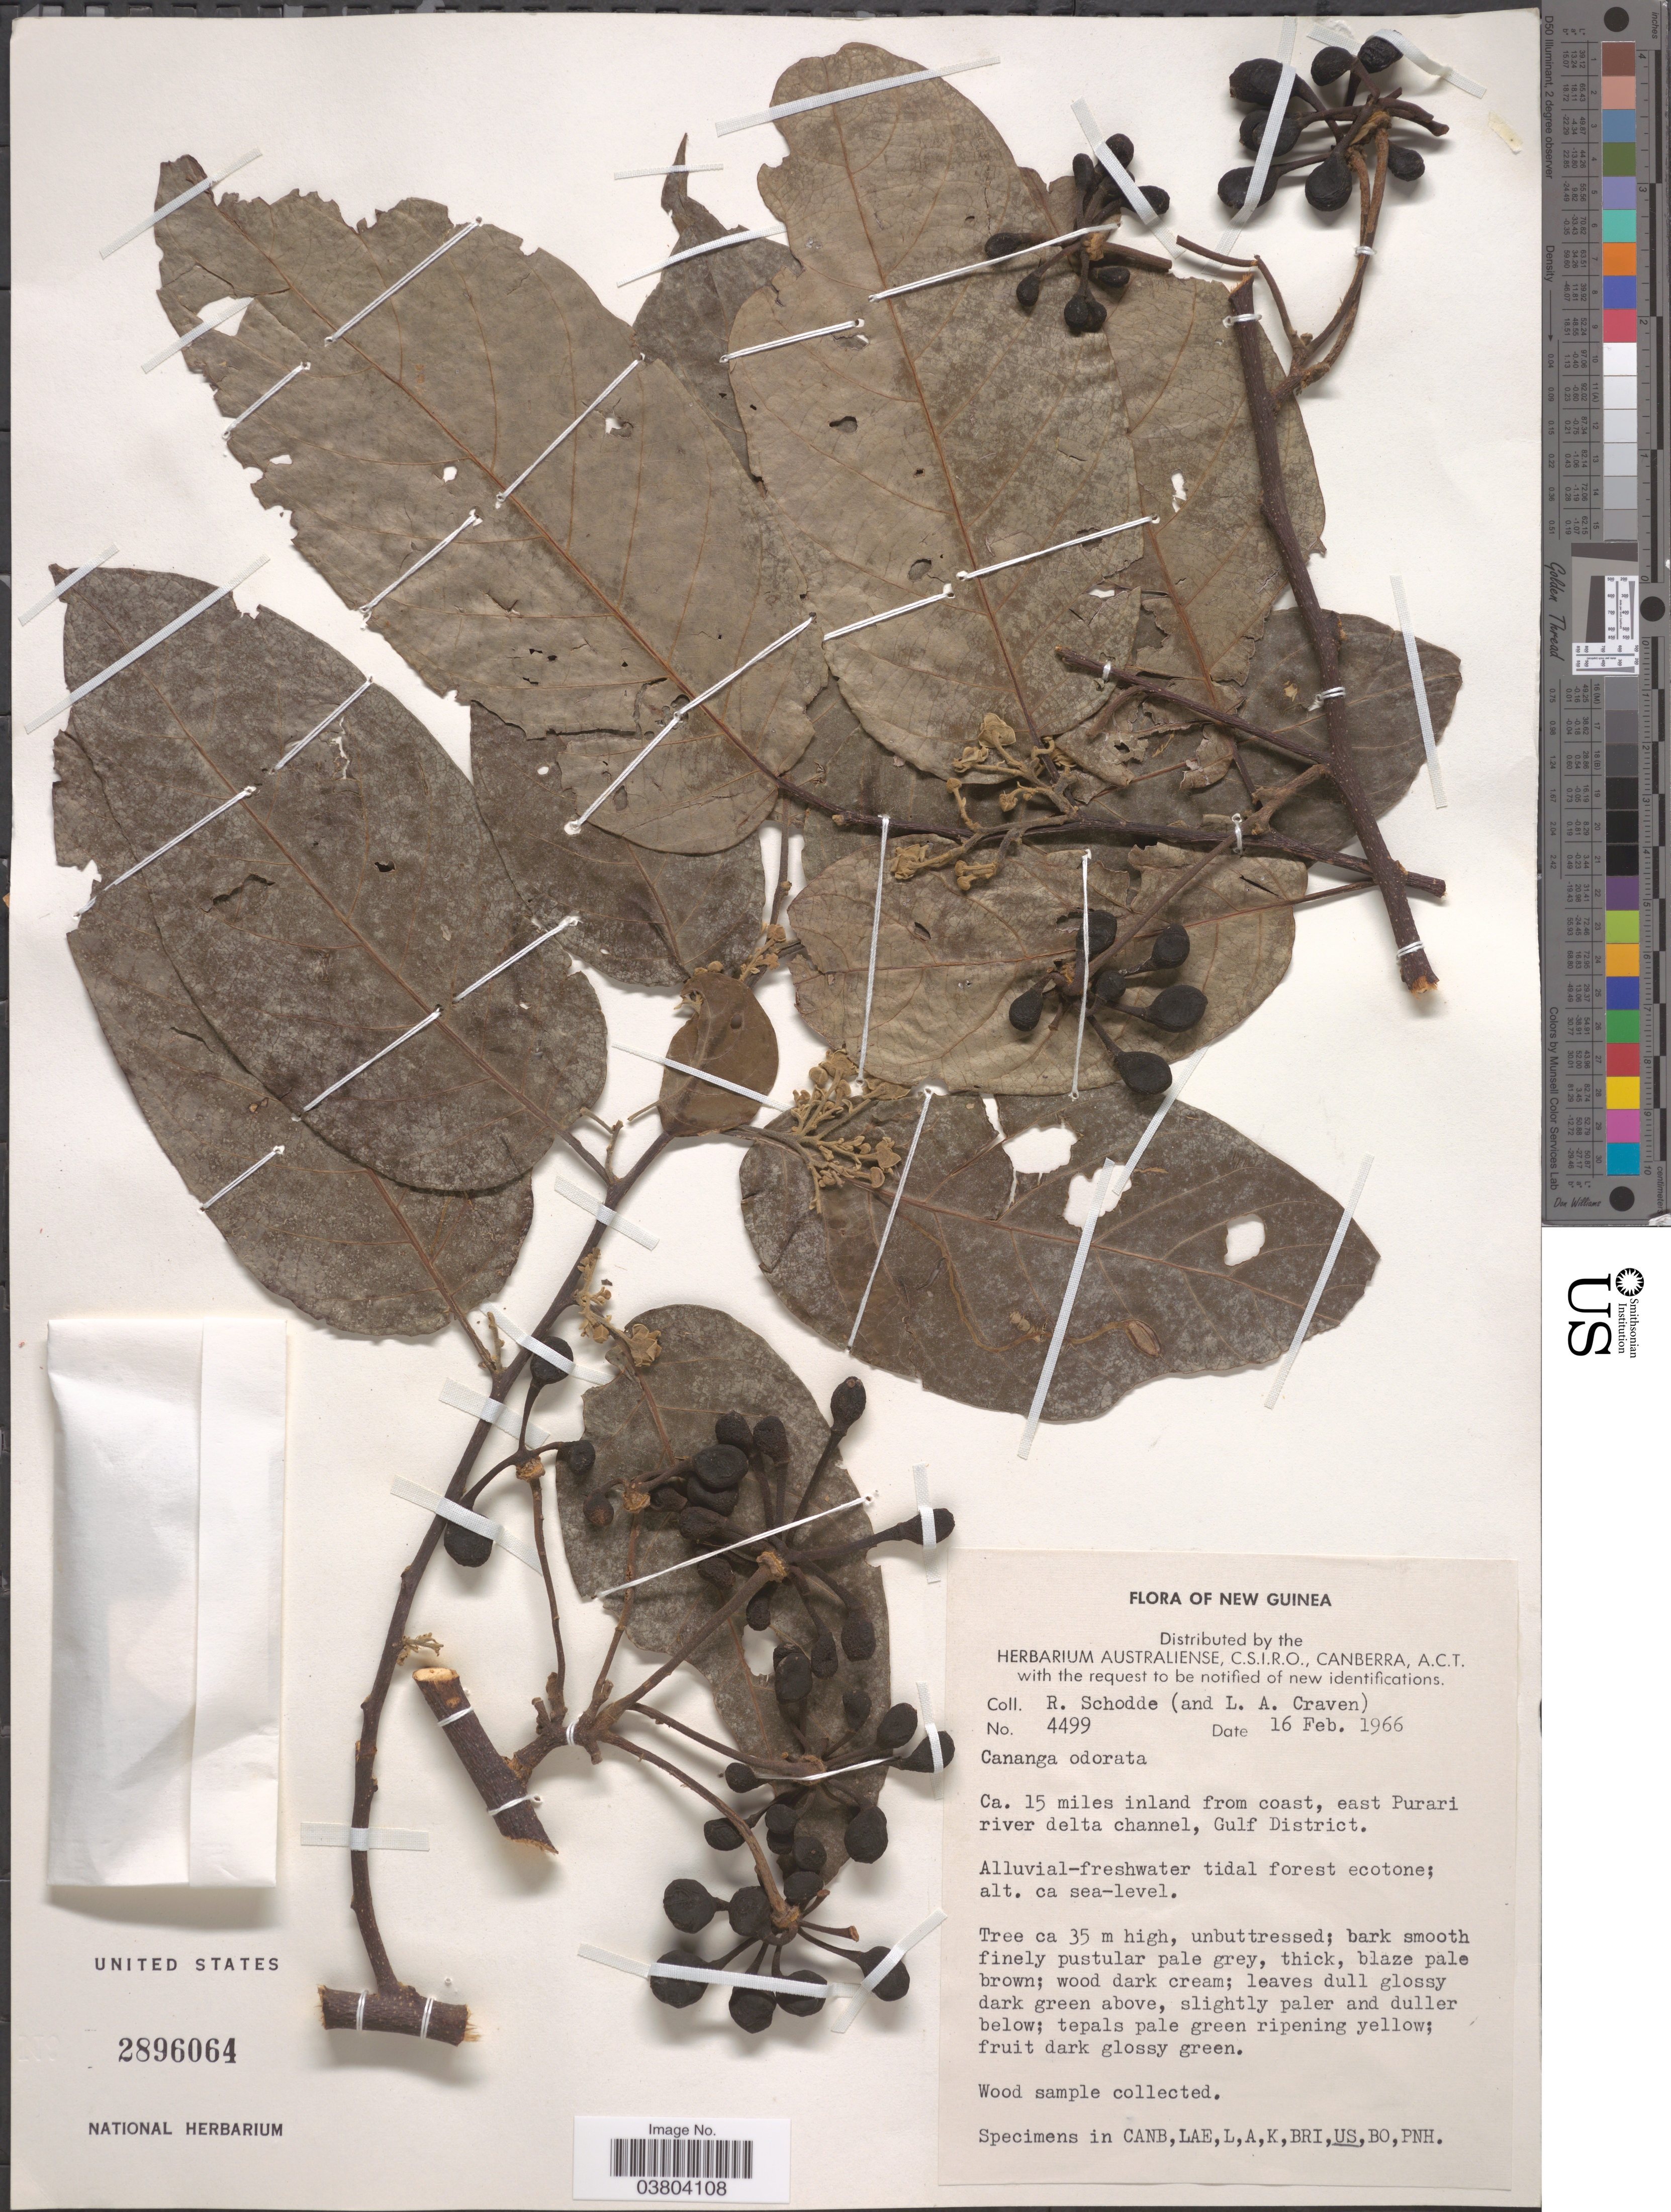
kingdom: Plantae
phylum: Tracheophyta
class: Magnoliopsida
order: Magnoliales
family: Annonaceae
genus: Cananga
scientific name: Cananga odorata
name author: (Lam.) Hook. f. & Thomson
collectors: R. Schodde & L. A. Craven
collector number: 4499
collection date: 1966-02-16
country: Papua New Guinea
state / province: Gulf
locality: New Guinea. Ca. 15 miles inland from coast, east Purari river delta channel, Gulf District.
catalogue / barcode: US 2896064